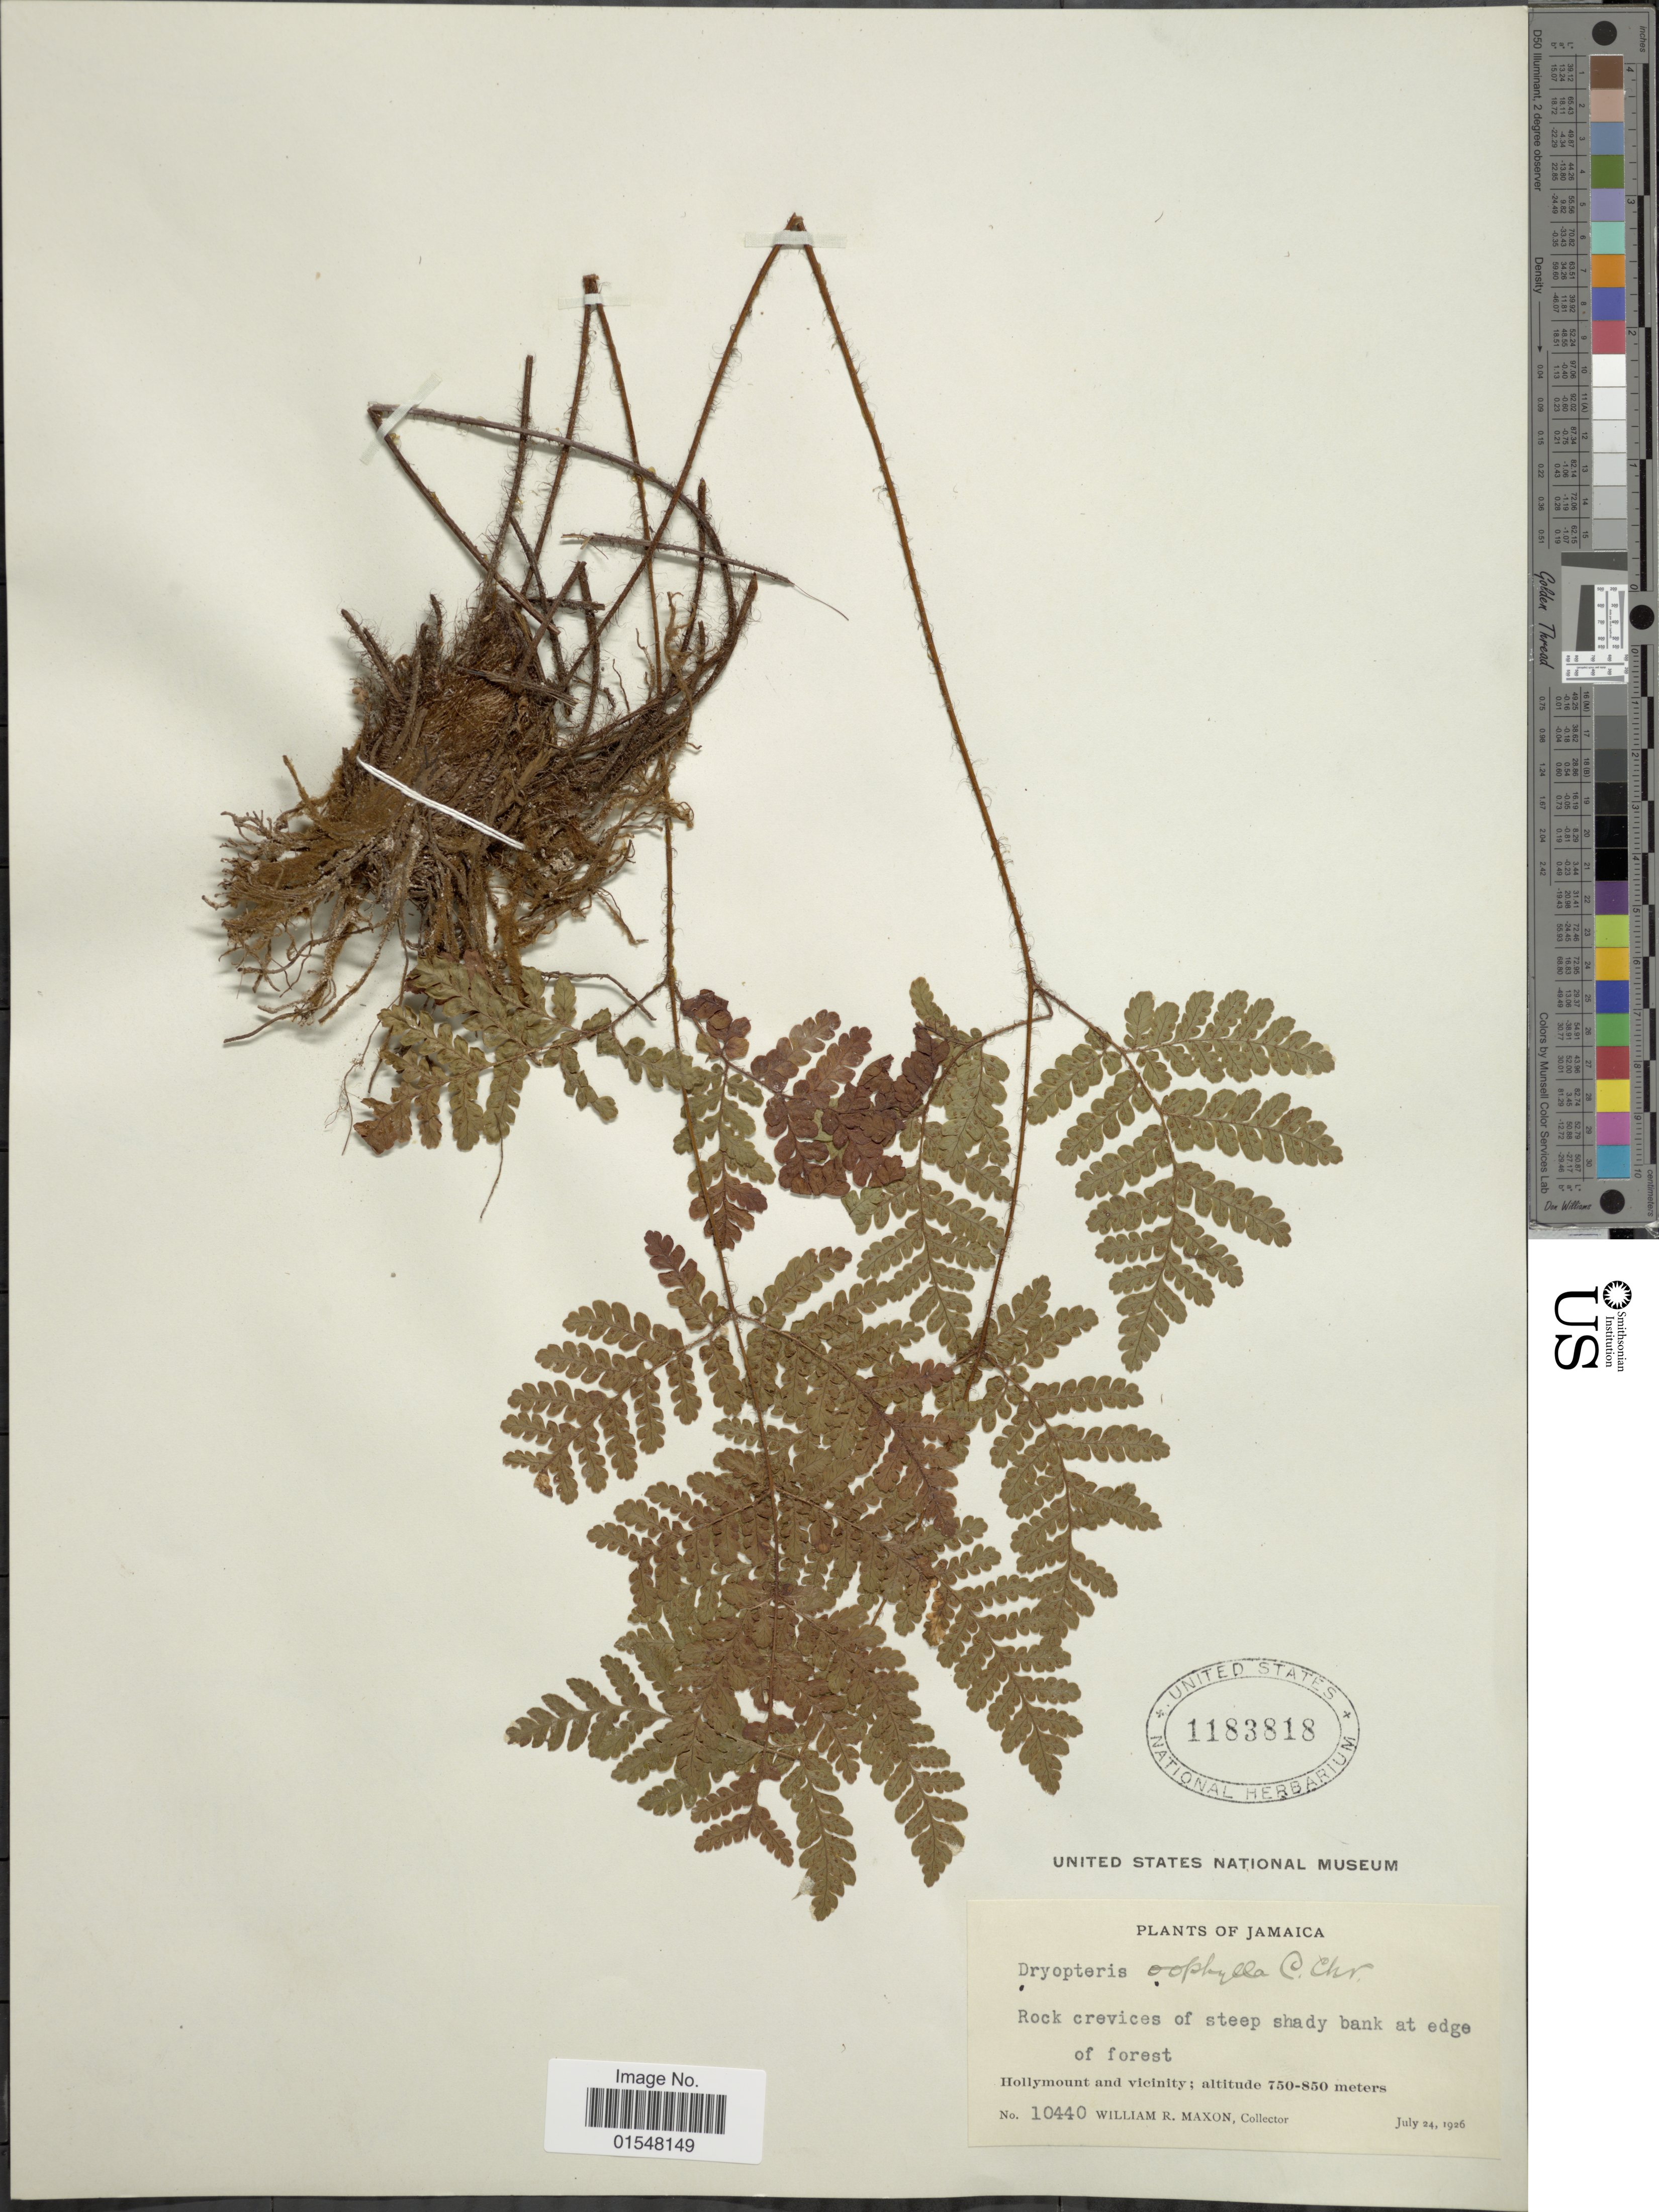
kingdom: Plantae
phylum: Tracheophyta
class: Polypodiopsida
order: Polypodiales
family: Dryopteridaceae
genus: Ctenitis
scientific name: Ctenitis oophylla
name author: (C. Chr.) Ching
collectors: W. R. Maxon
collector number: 10440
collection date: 1926-07-24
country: Jamaica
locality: Rock crevices of steep shady bank at edge of forest, Hollymount and vicinity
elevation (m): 750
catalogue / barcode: US 1183818